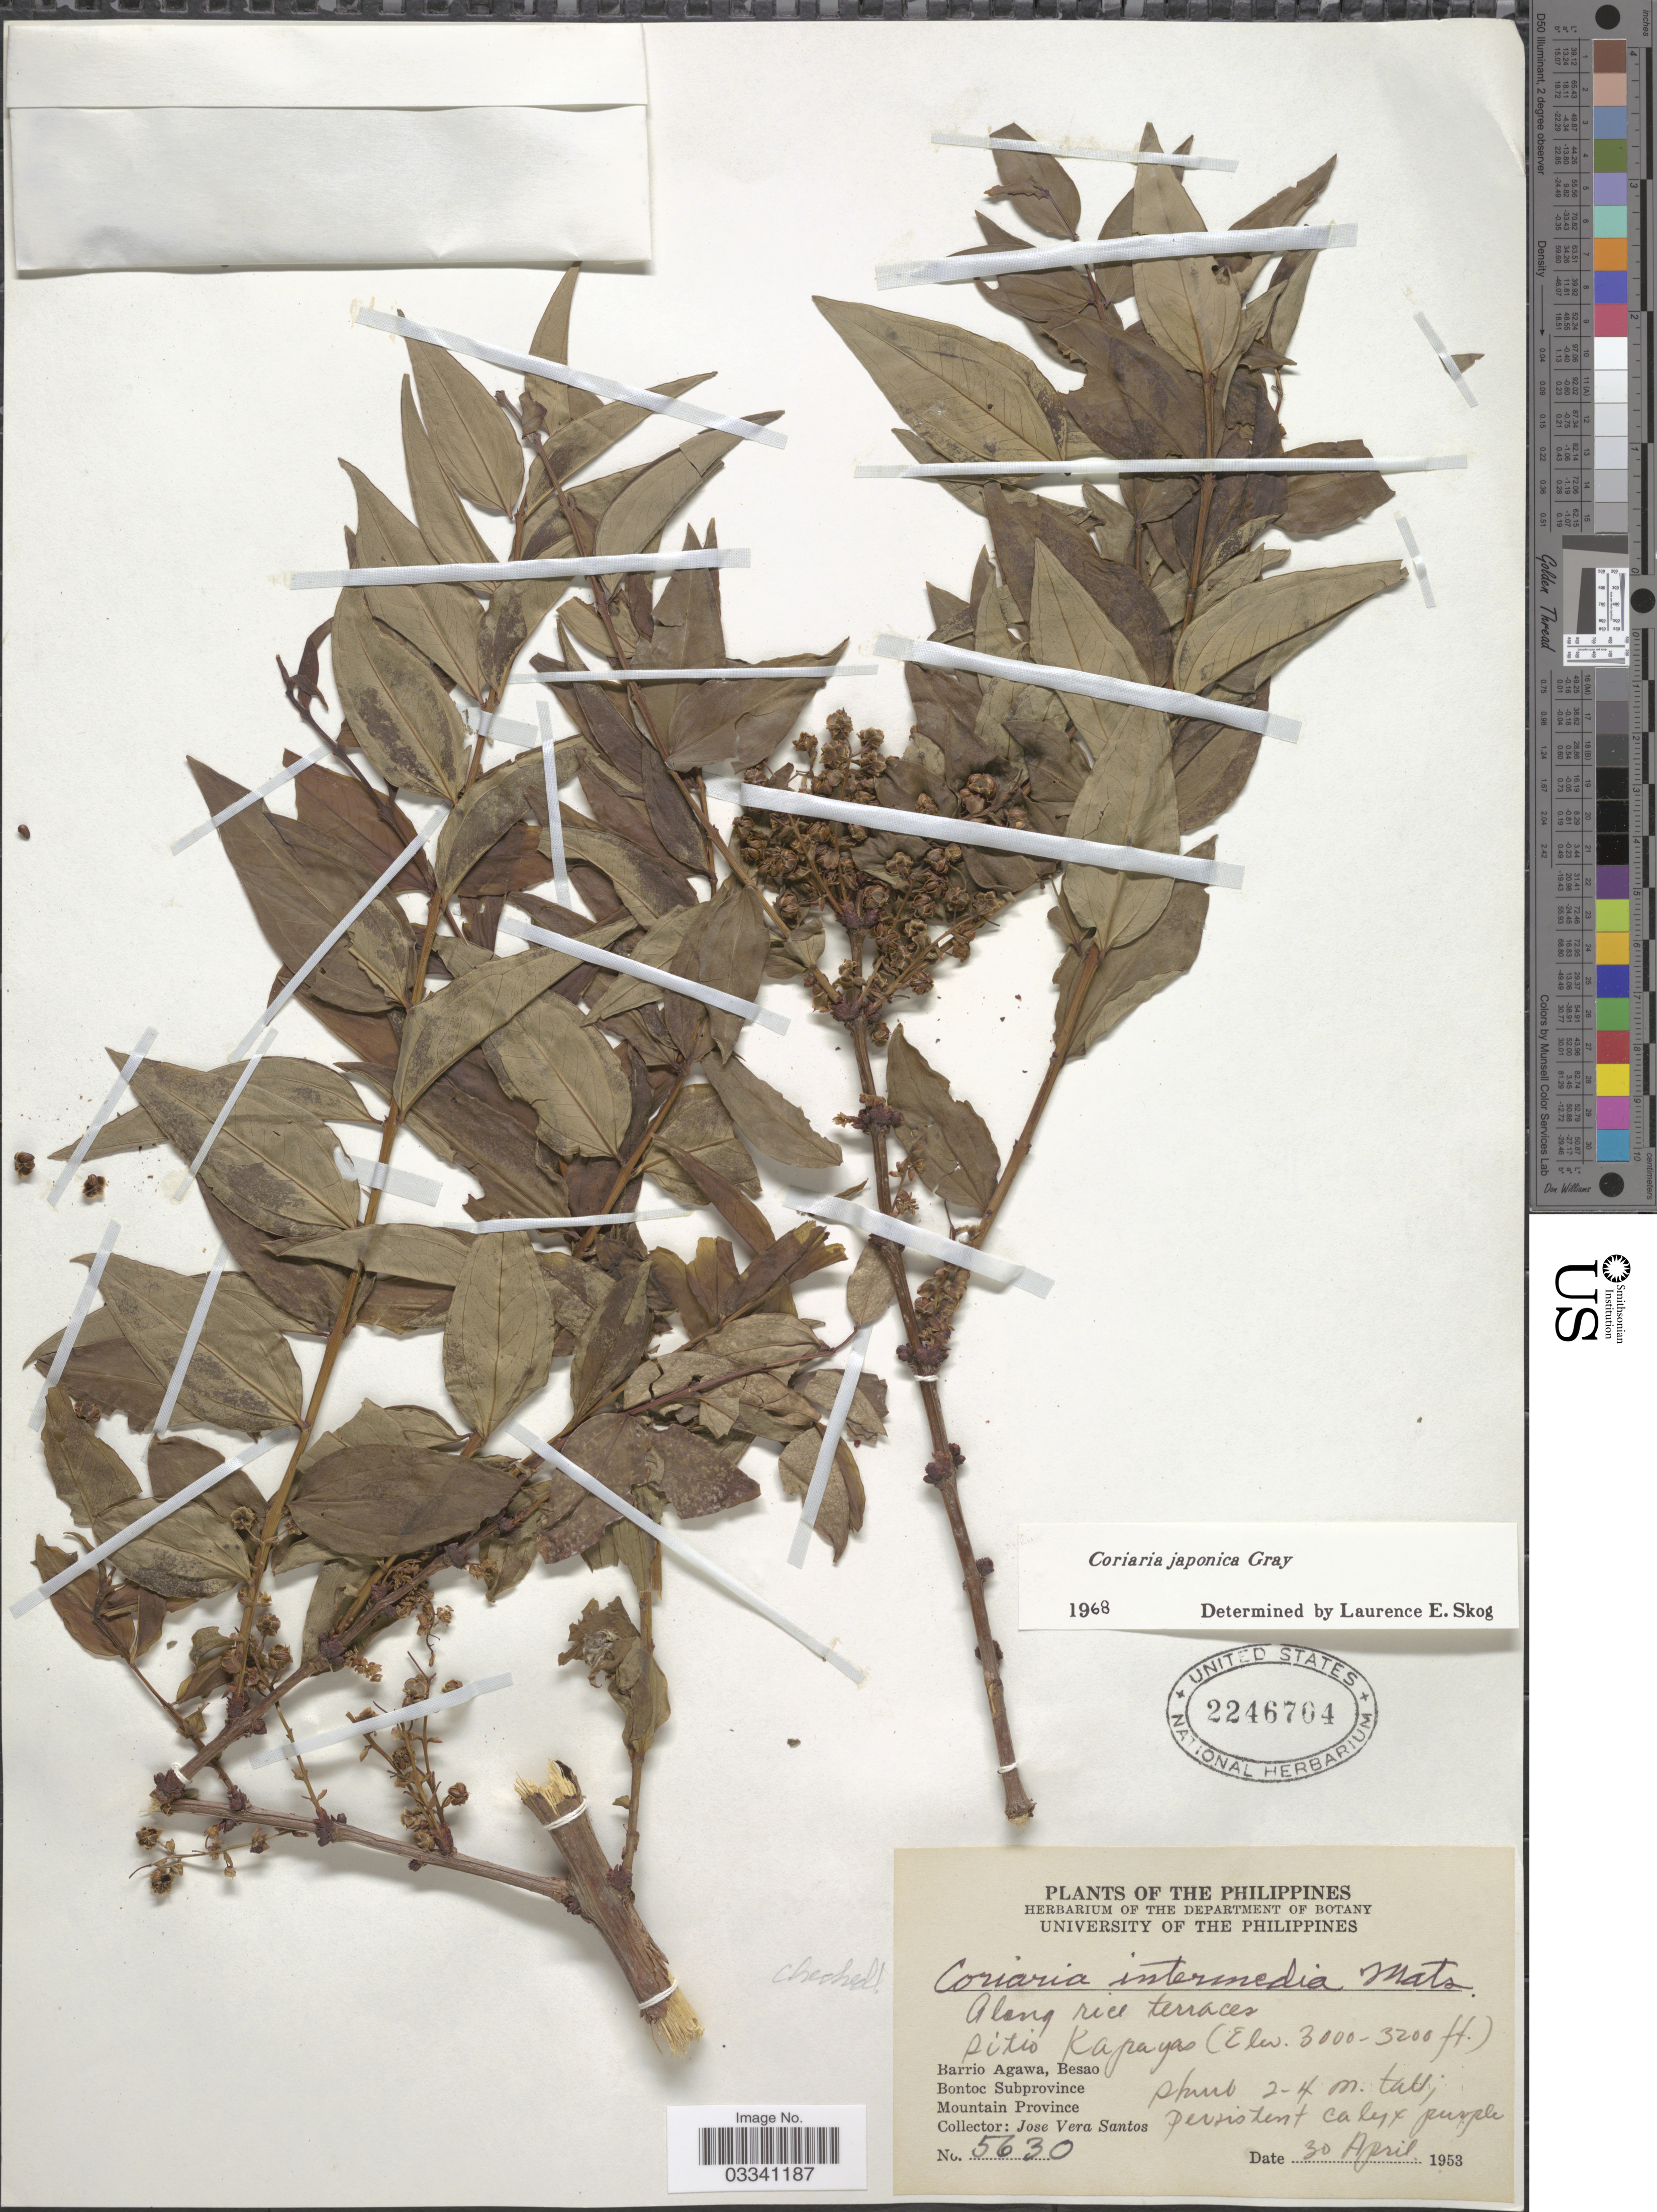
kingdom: Plantae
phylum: Tracheophyta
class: Magnoliopsida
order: Cucurbitales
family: Coriariaceae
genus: Coriaria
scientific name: Coriaria japonica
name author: A. Gray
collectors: J. V. Santos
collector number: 5630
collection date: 1953-04-30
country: Philippines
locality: Along rice terraces, sitio Kapayas. Barrio Agawa, Besao. Bontoc Subprovince, Mountain Province.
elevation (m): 914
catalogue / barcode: US 2246704